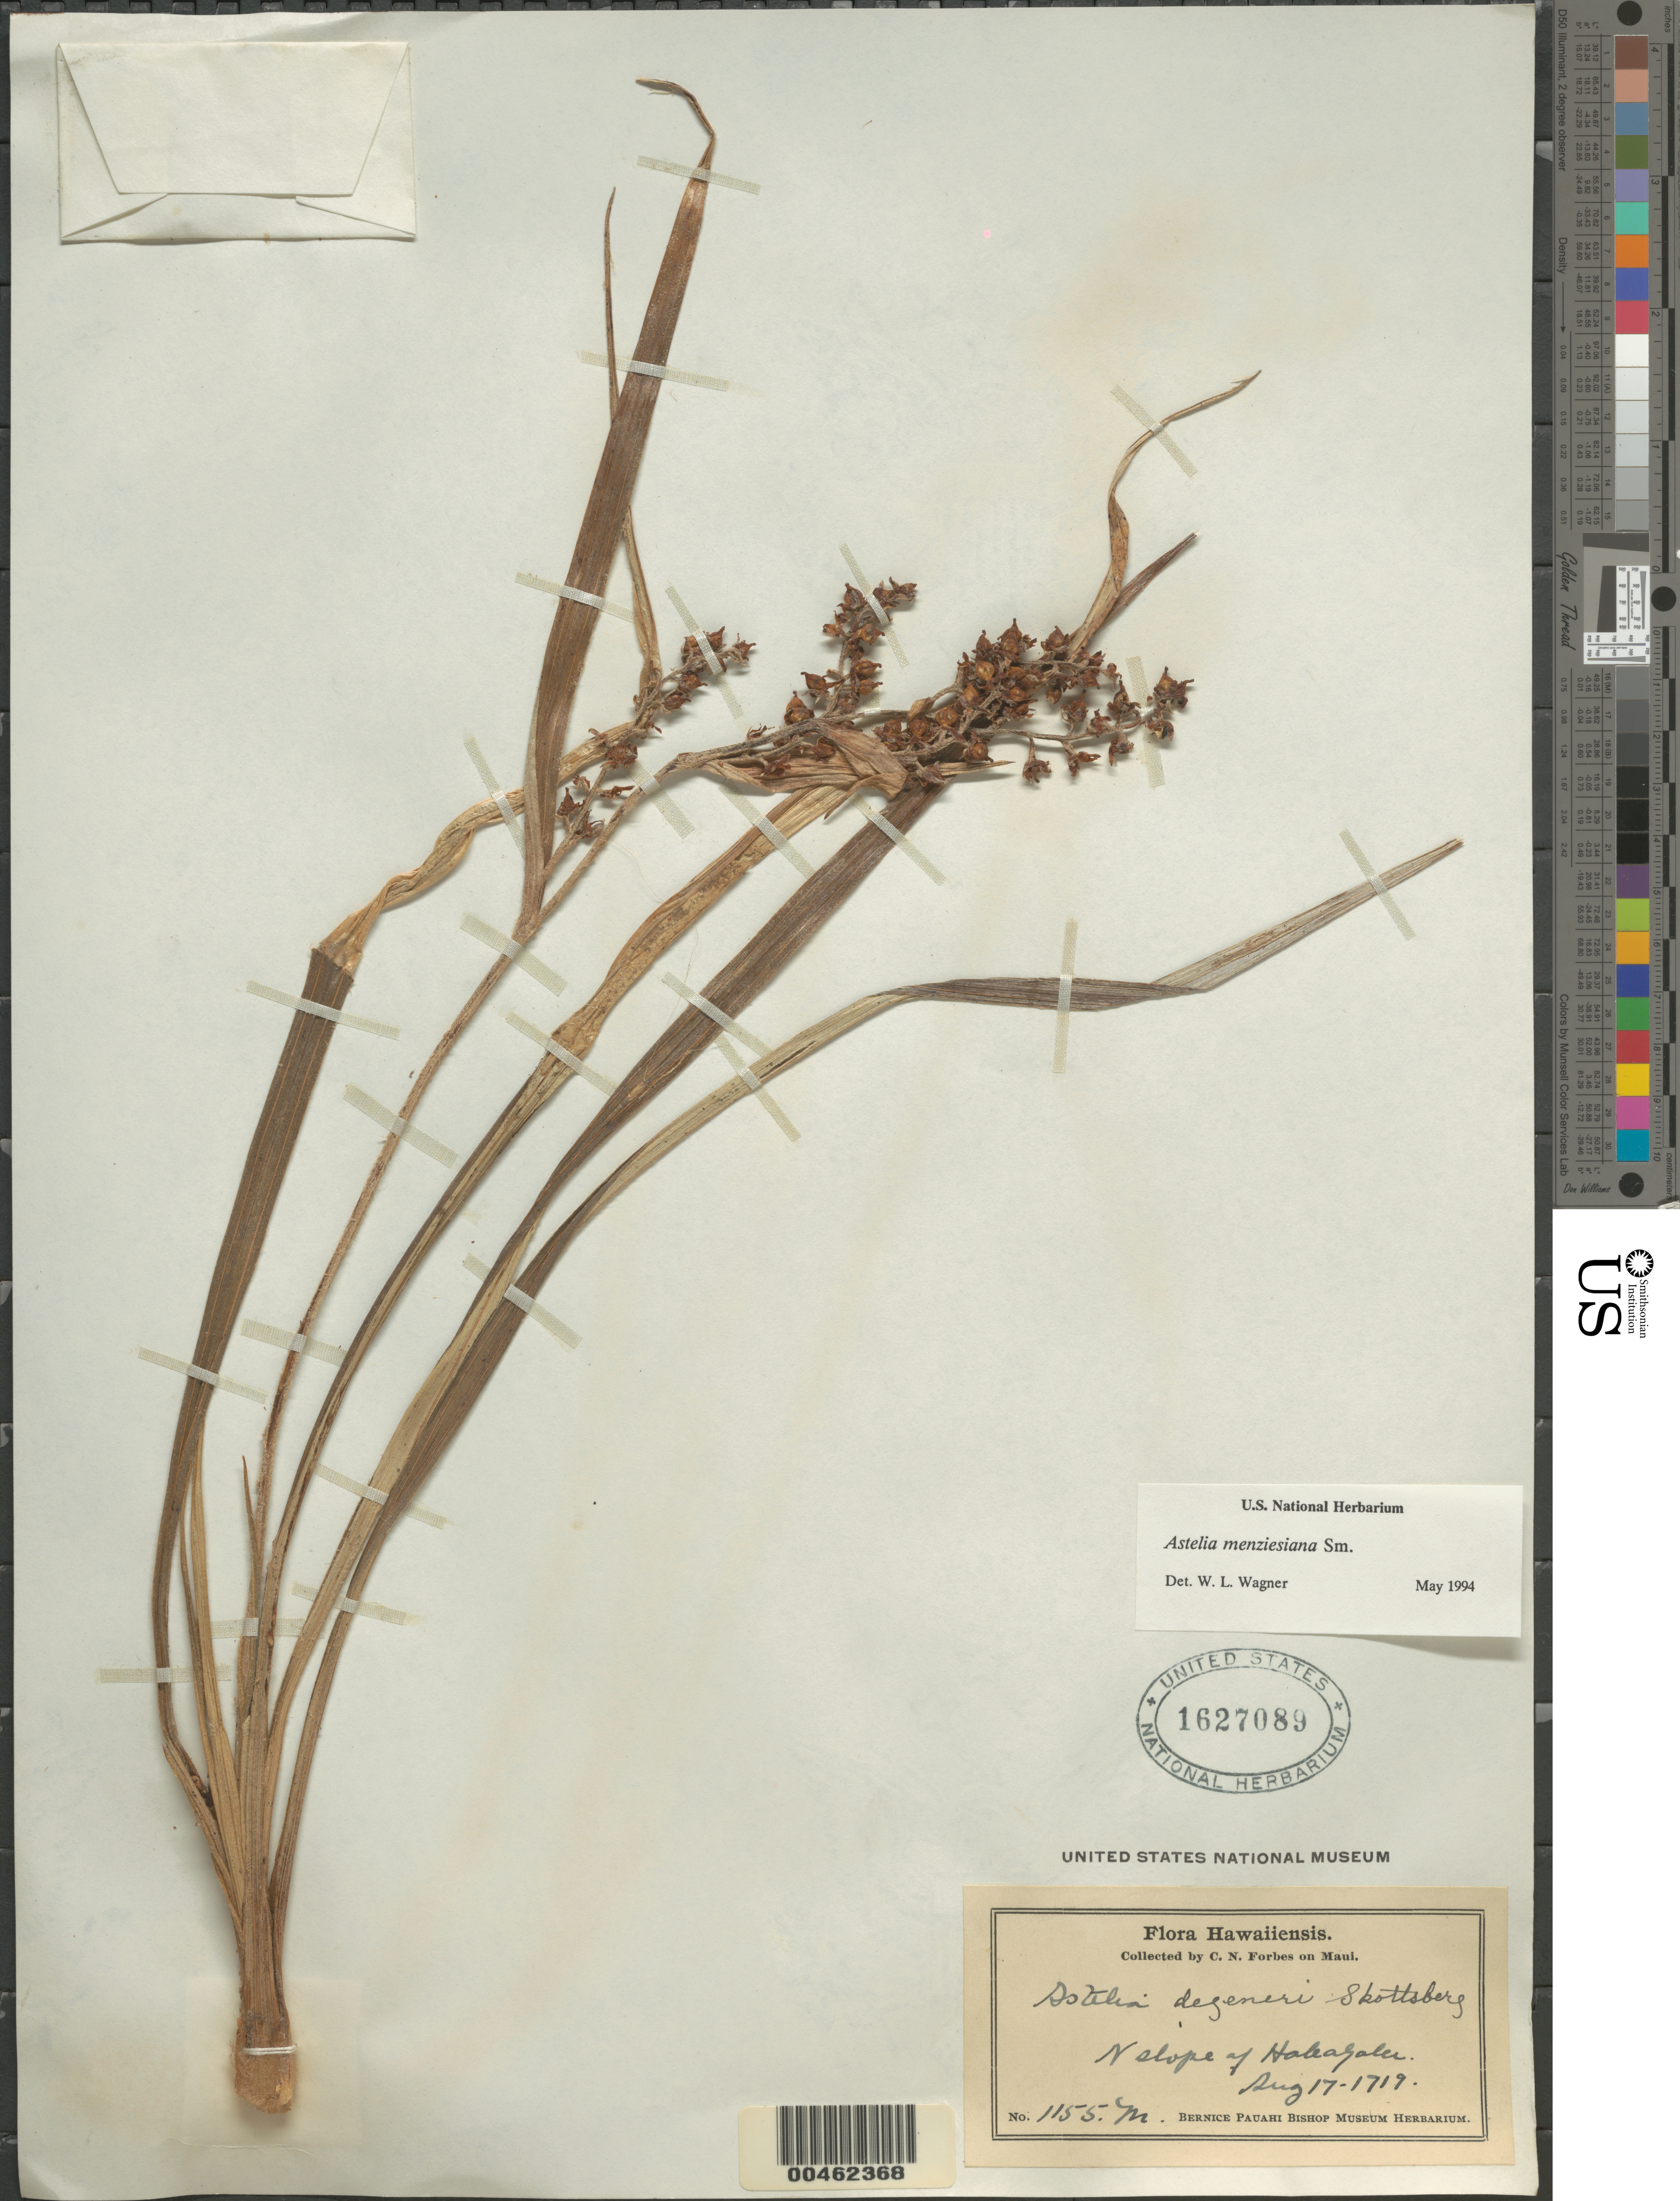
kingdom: Plantae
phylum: Tracheophyta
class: Liliopsida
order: Asparagales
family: Asteliaceae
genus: Astelia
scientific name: Astelia menziesiana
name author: Sm.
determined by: Wagner, W. L., (BOT), Smithsonian Institution - National Museum of Natural History (UNITED STATES)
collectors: C. N. Forbes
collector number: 1155.M.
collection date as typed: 17 Aug 1919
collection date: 1919-08-17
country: United States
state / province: Hawaii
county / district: Maui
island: Maui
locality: N slope of Haleakala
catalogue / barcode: US 1627089